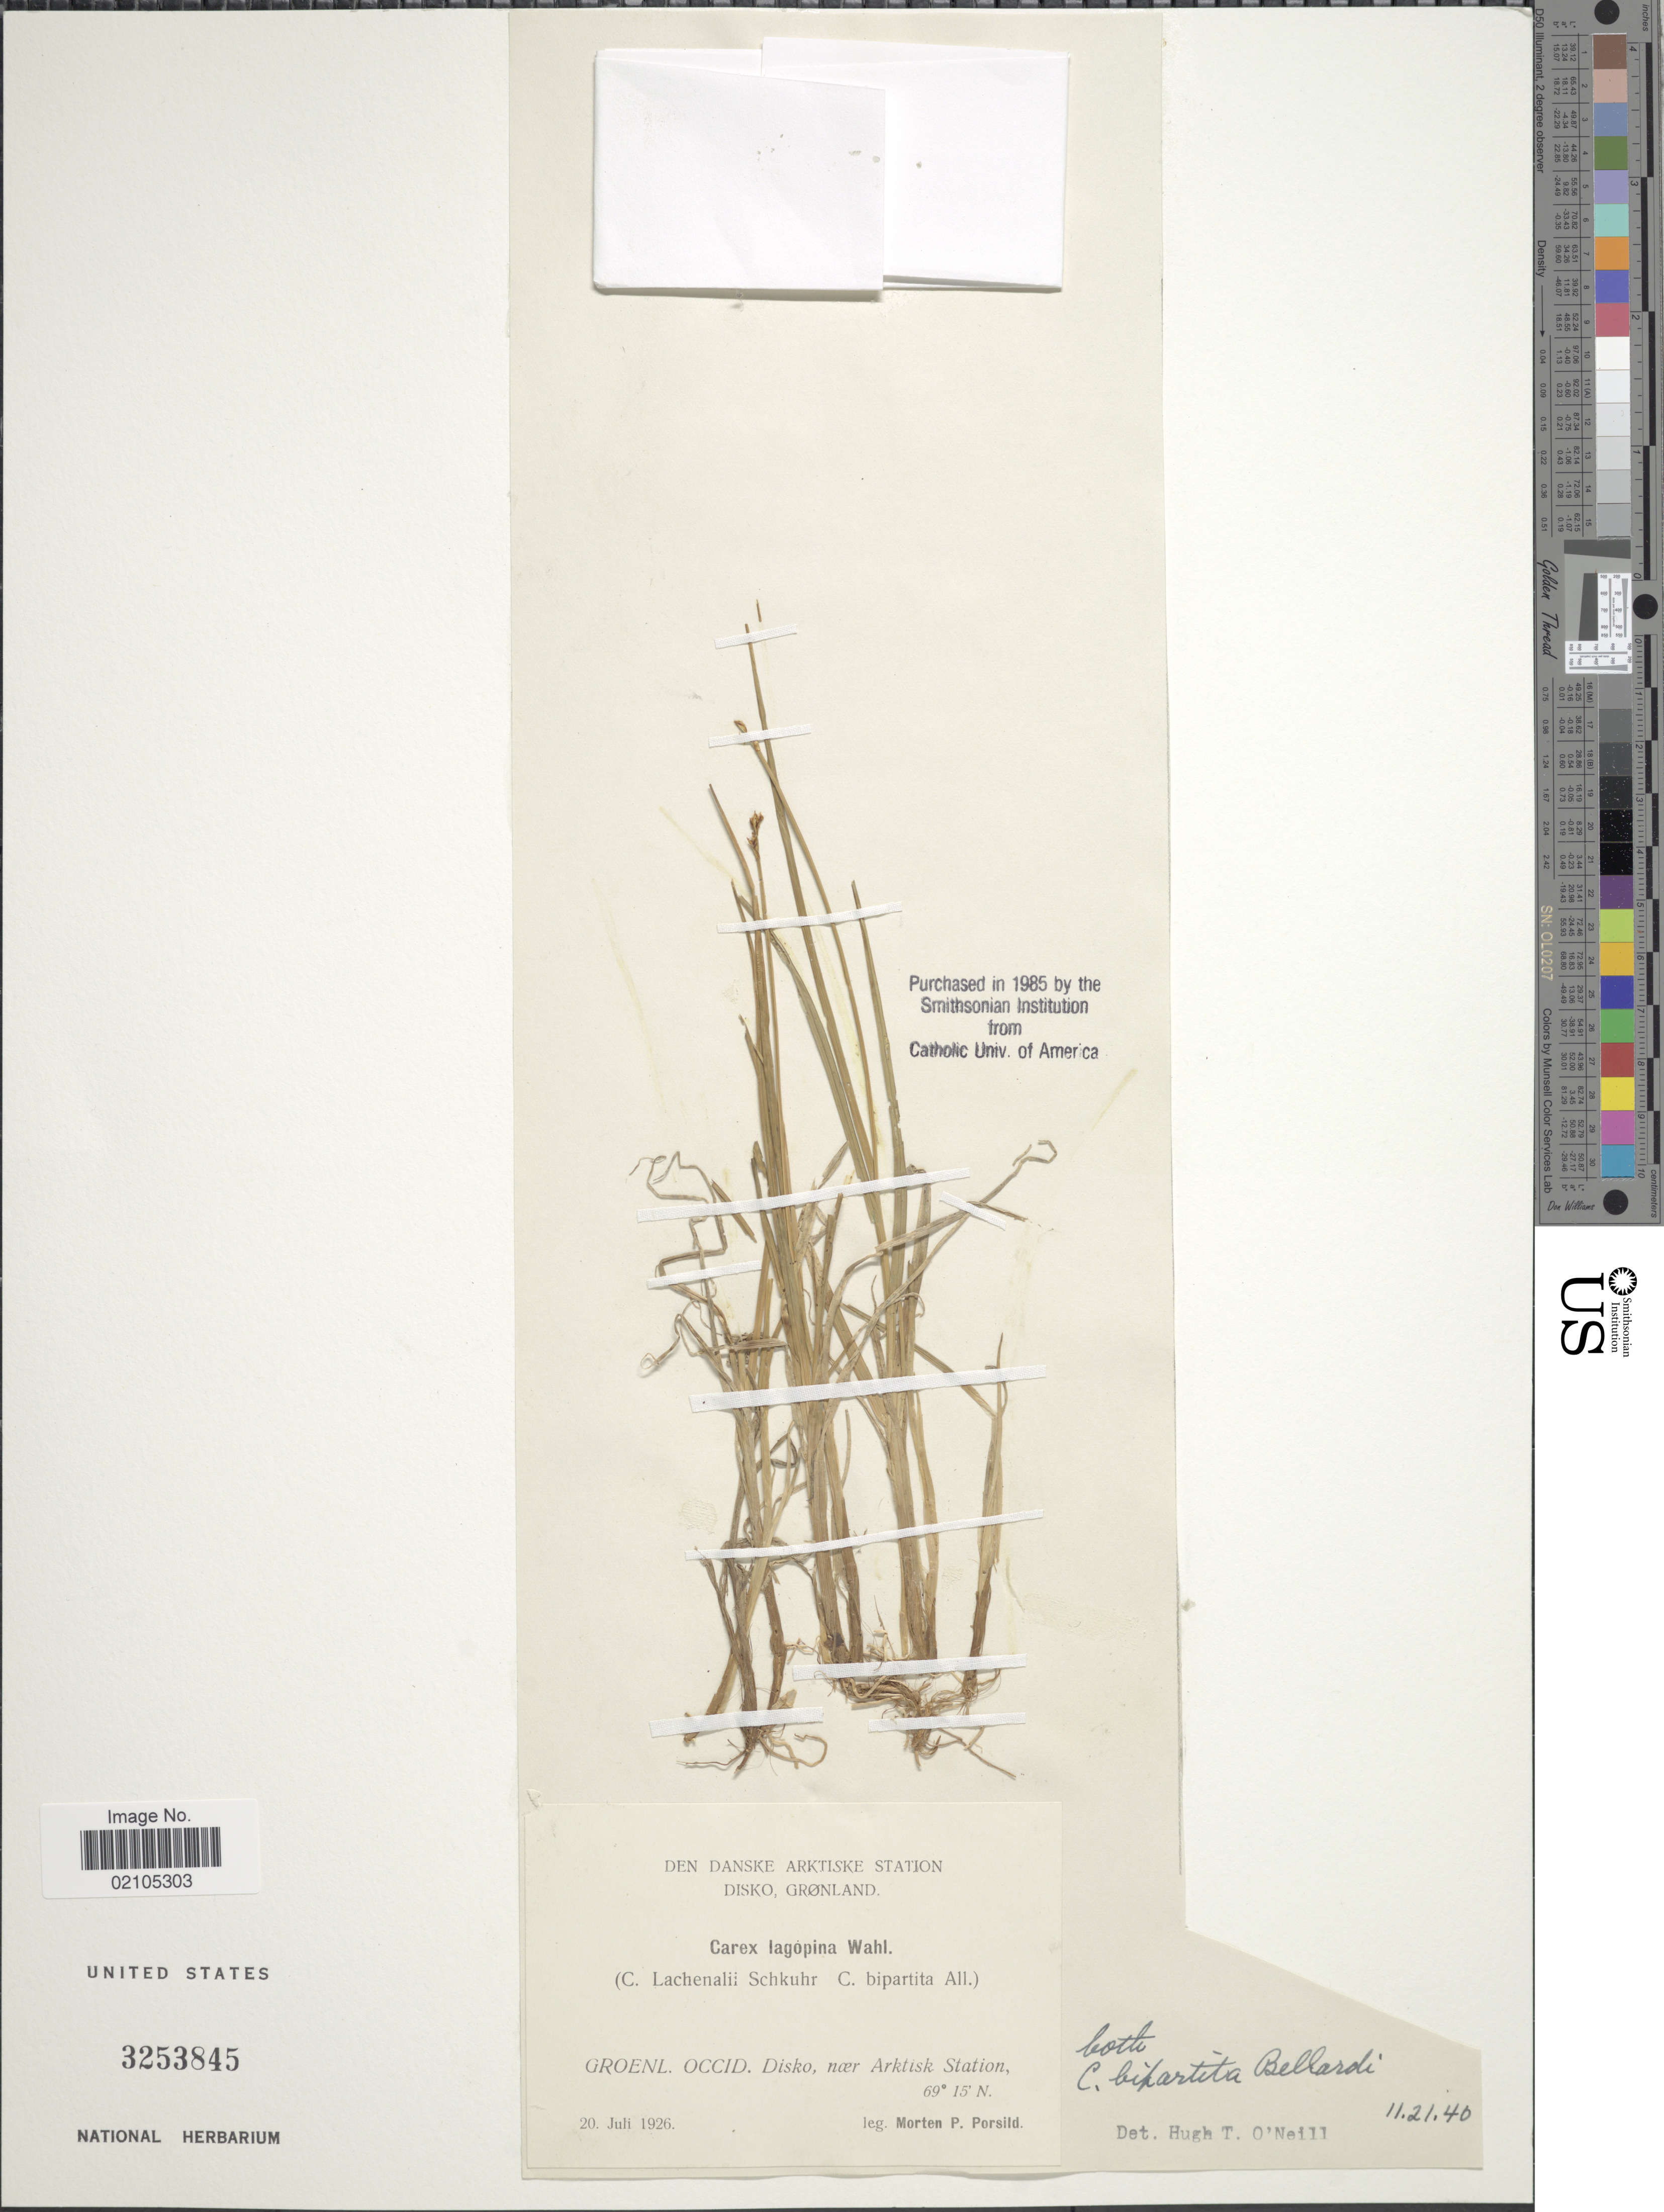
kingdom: Plantae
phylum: Tracheophyta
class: Liliopsida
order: Poales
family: Cyperaceae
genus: Carex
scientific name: Carex lachenalii subsp. lachenalii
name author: Schkuhr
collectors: M. P. Porsild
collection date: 1926-07-20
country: Greenland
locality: Disko, Gronland, Groenl. Occid. Disko, near Arktisk Station.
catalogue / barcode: US 3253845